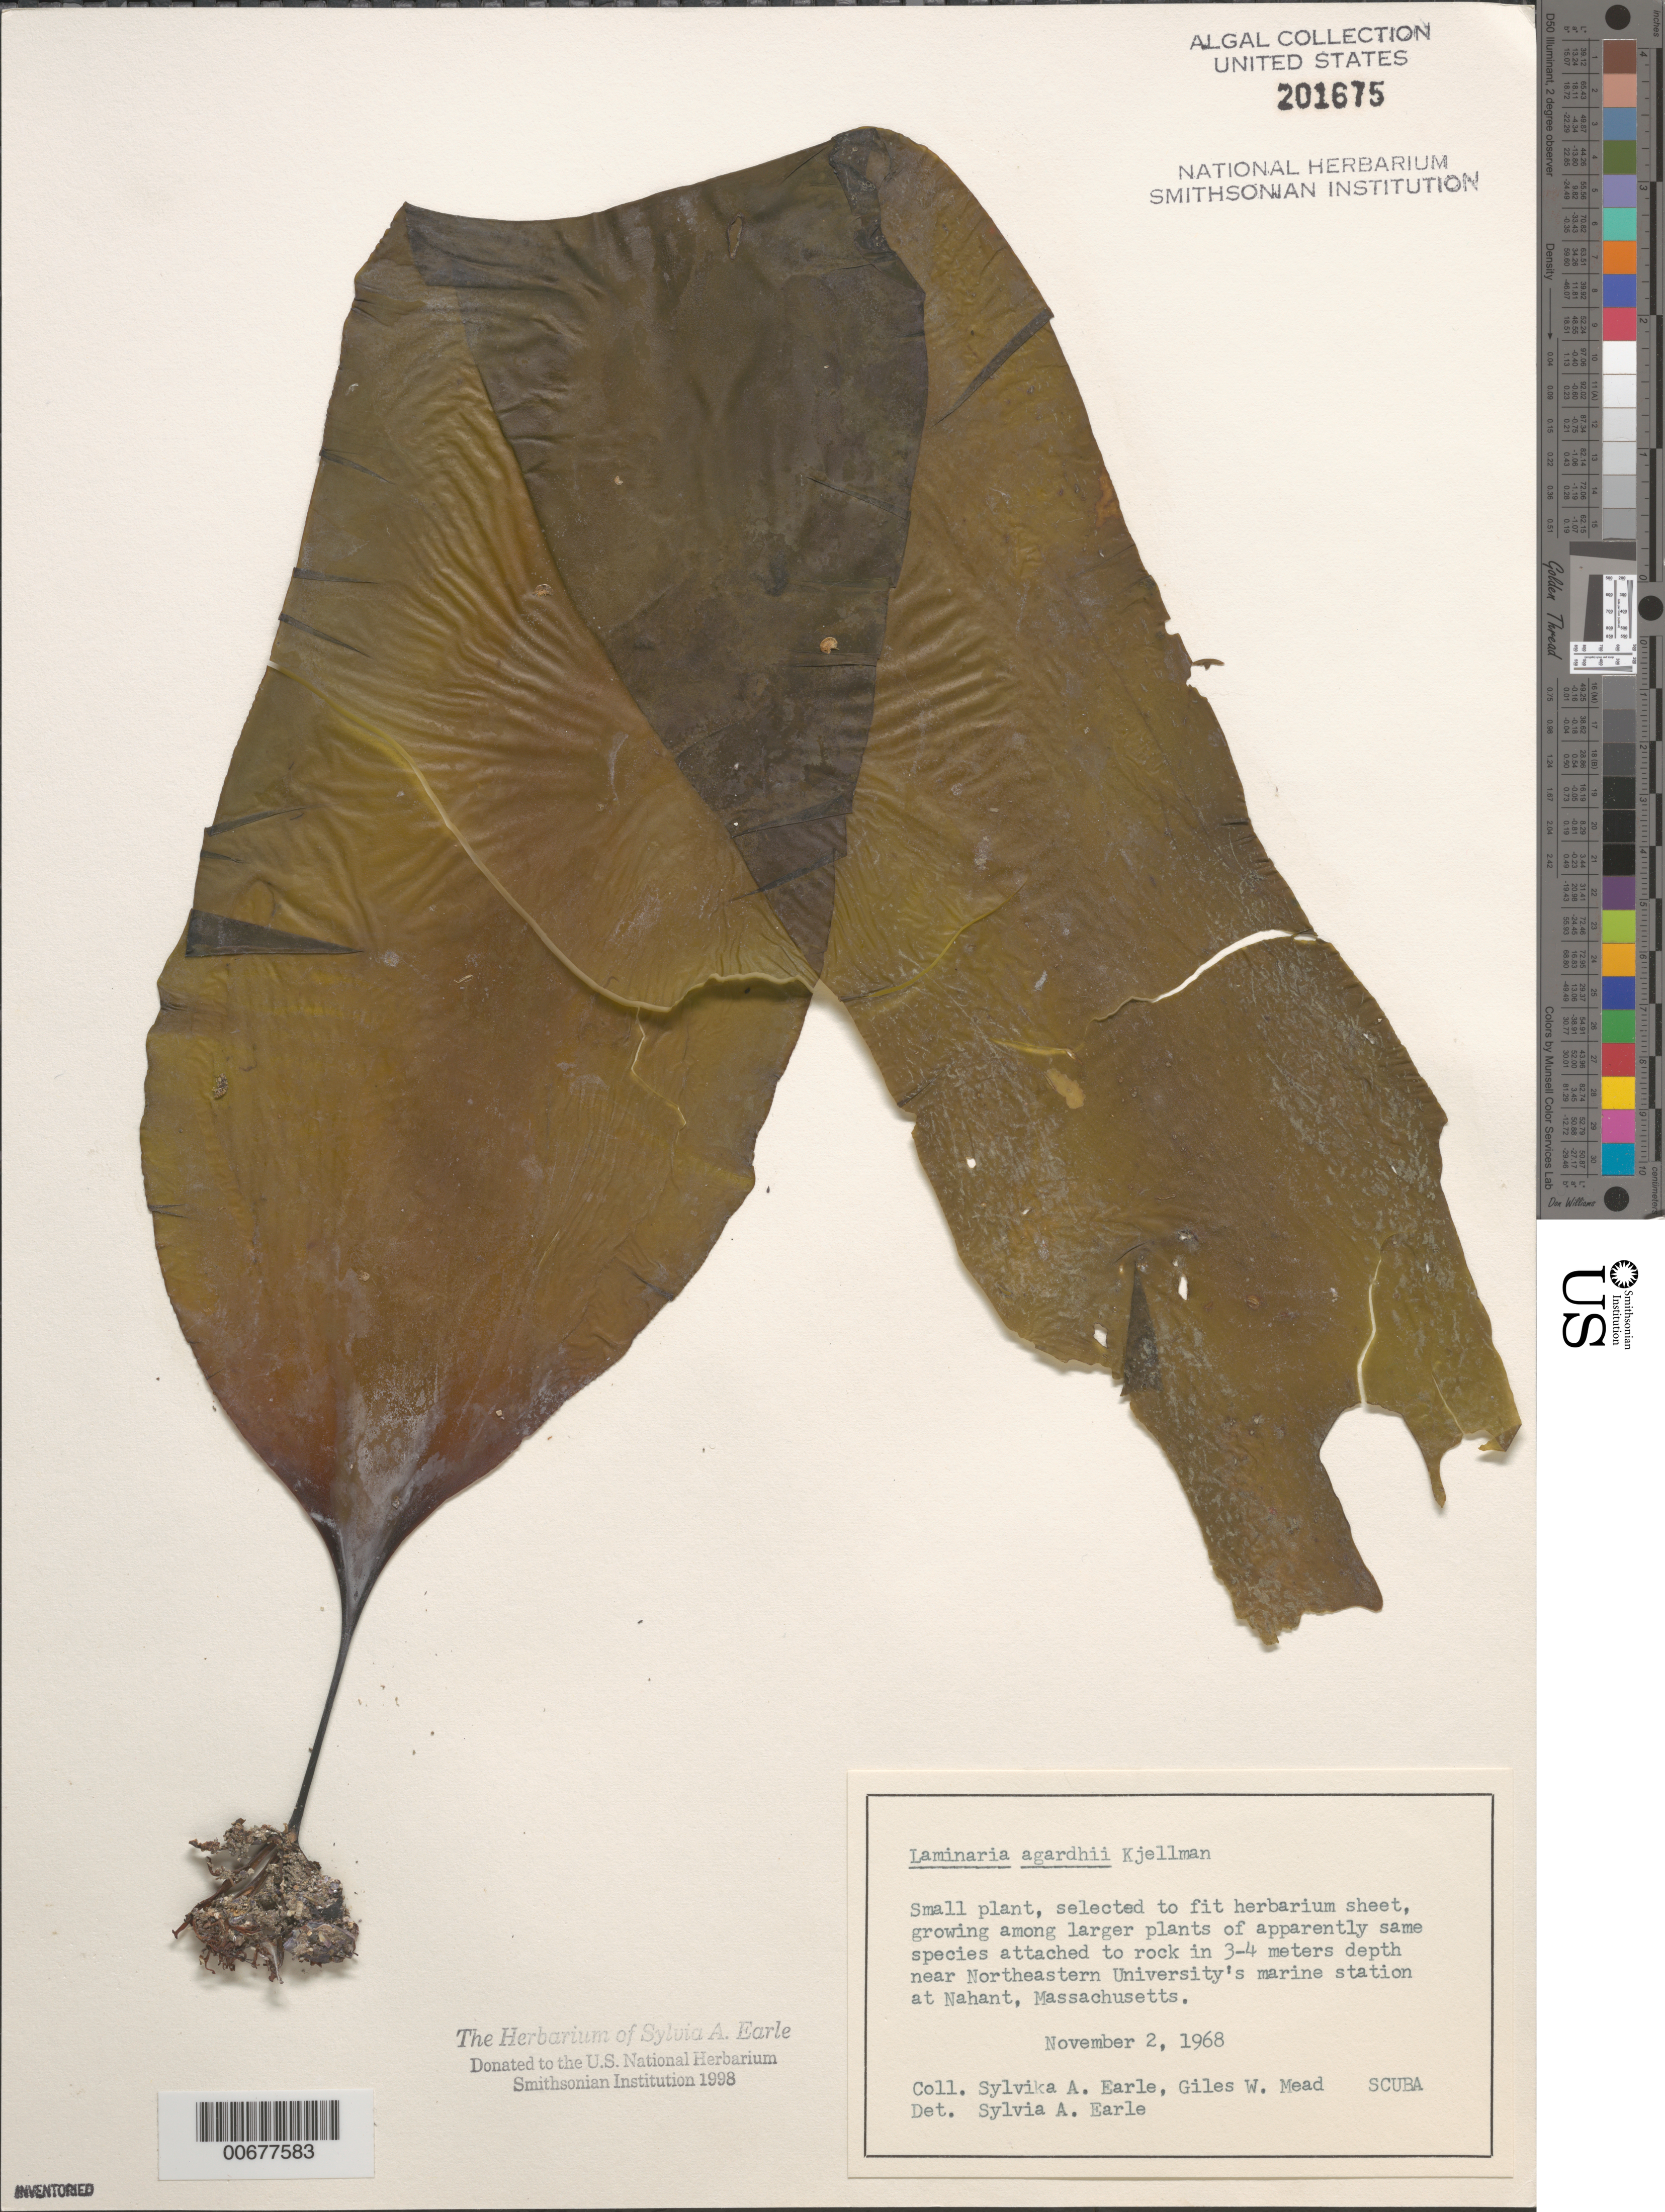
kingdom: Chromista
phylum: Ochrophyta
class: Phaeophyceae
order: Laminariales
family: Laminariaceae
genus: Saccharina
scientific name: Saccharina latissima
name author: C.E. Lane et al.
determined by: Algae name updating Project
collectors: S. A. Earle & G. W. Mead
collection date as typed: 02 Nov 1968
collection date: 1968-11-02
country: United States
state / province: Massachusetts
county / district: Essex County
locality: Nahant, near Northeastern University's marine station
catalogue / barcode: US 201675